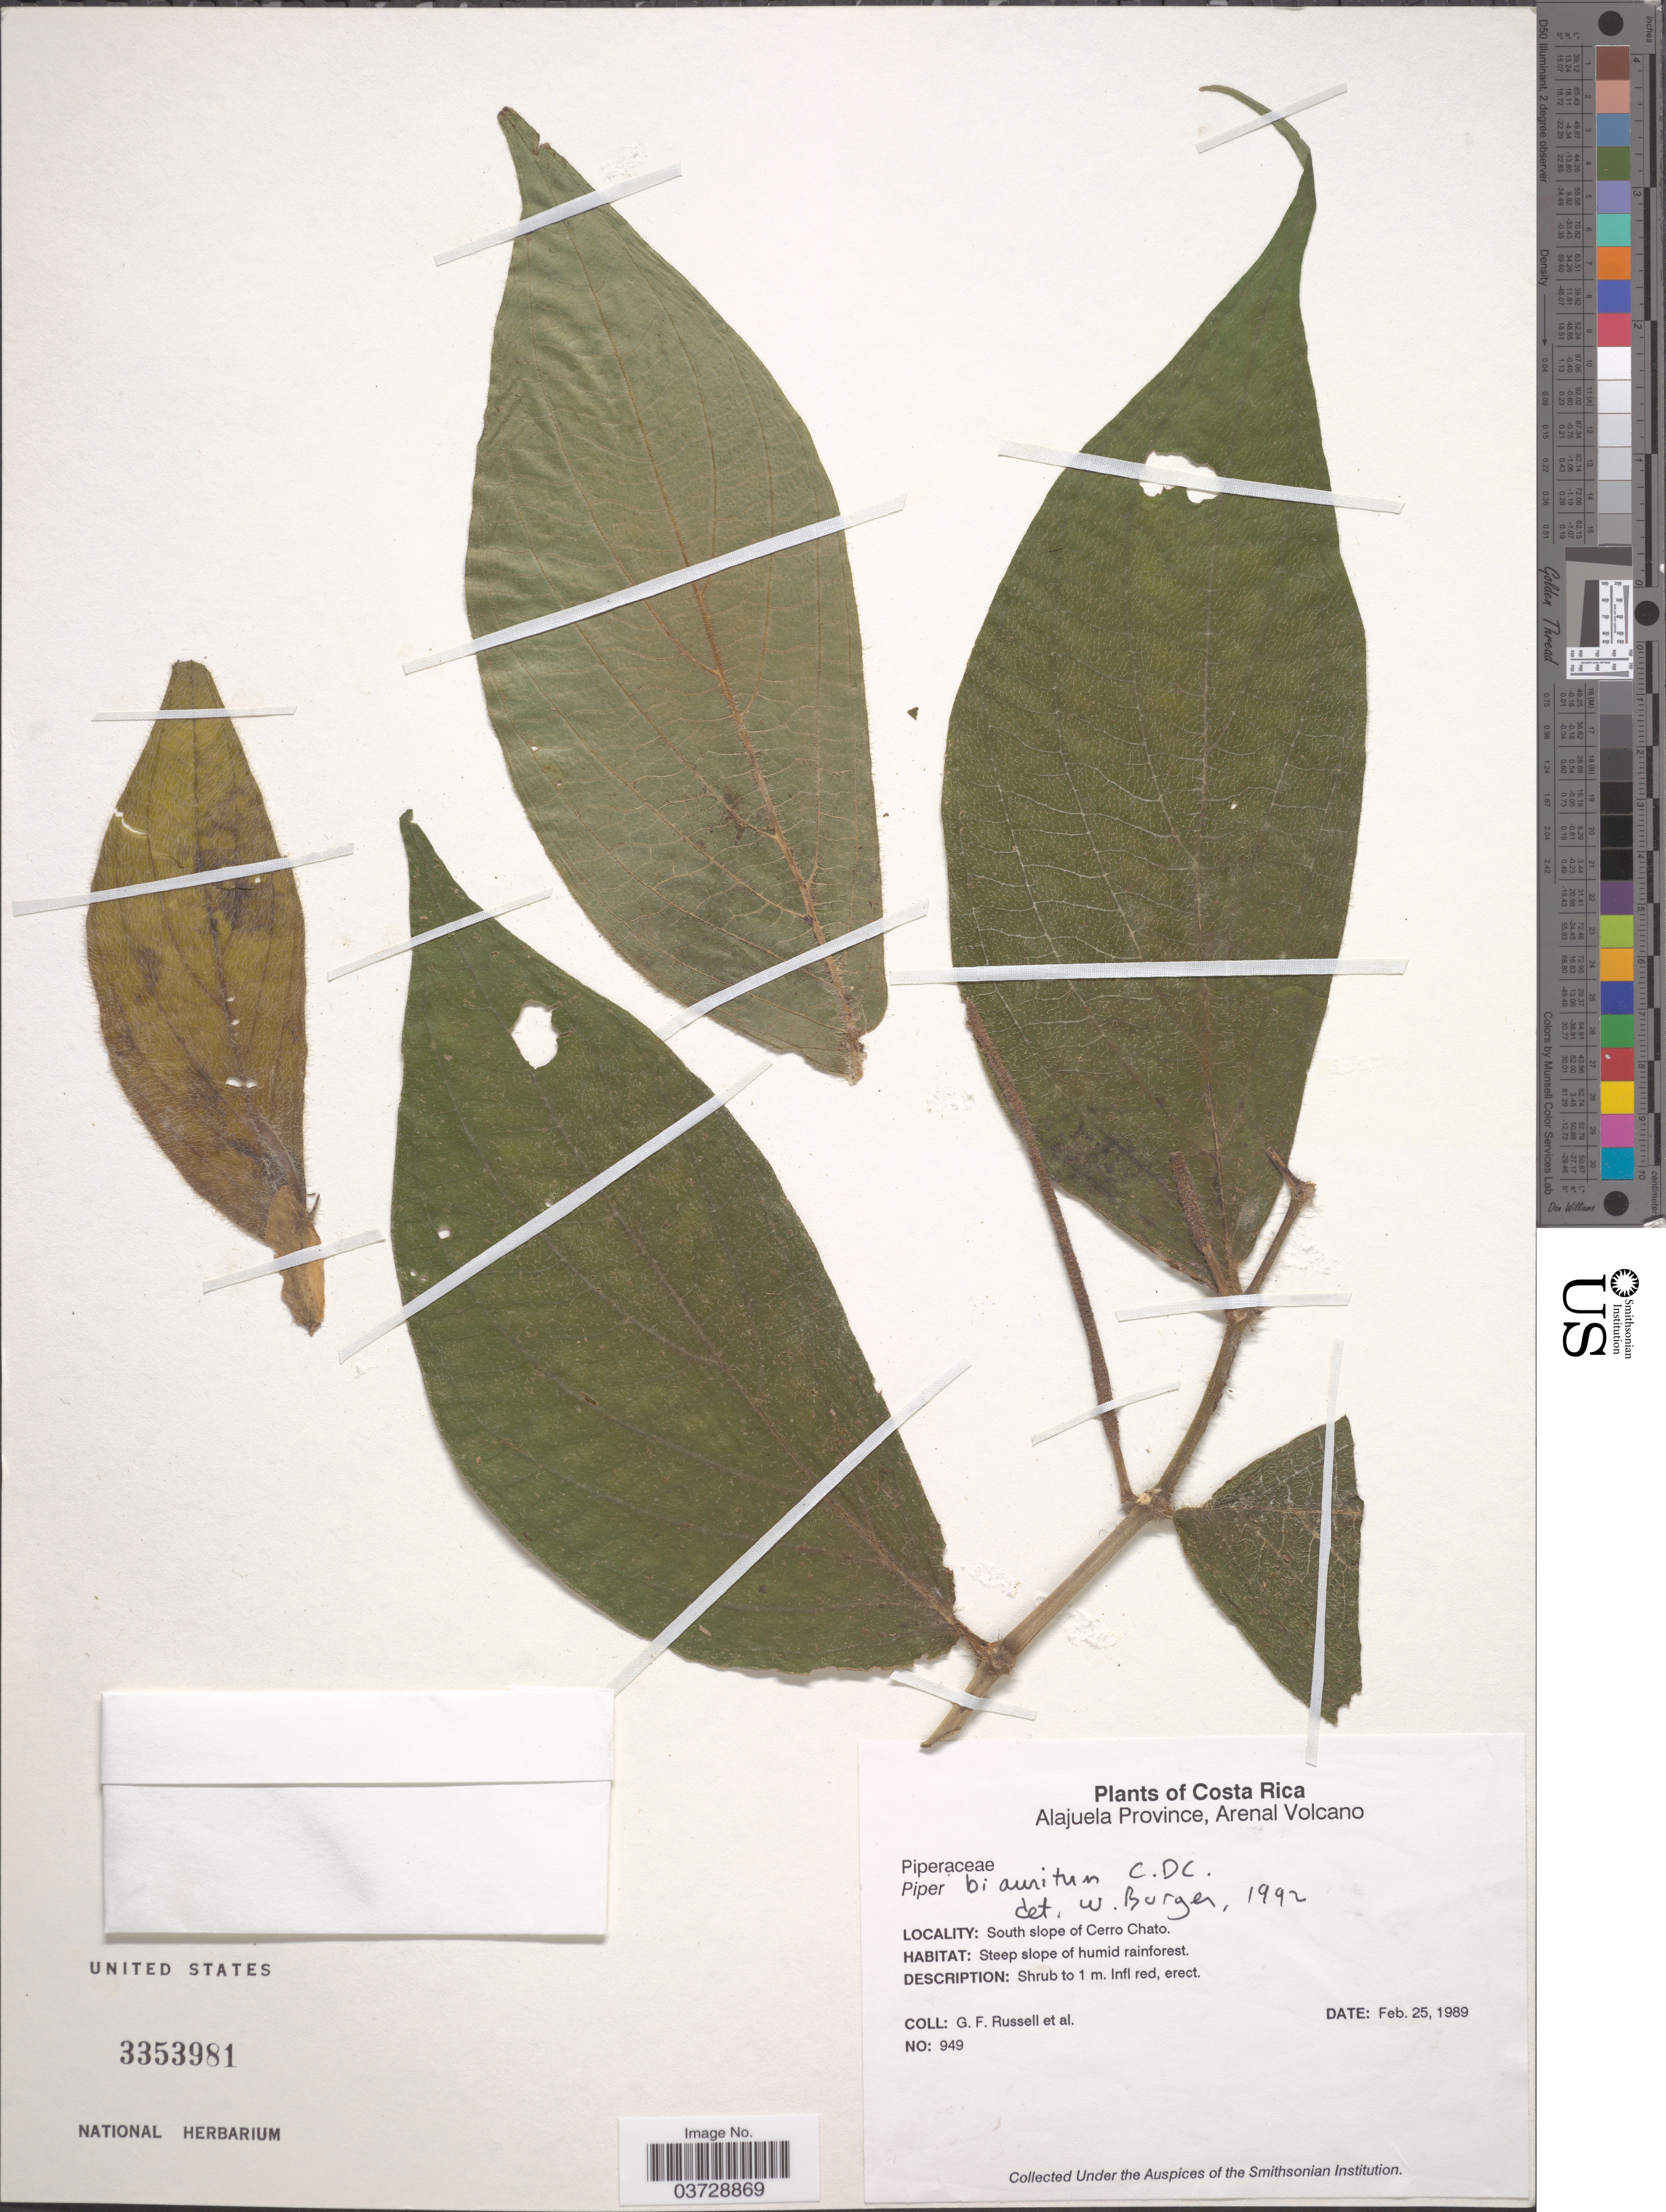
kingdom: Plantae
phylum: Tracheophyta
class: Magnoliopsida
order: Piperales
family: Piperaceae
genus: Piper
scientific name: Piper biauritum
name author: C. DC. in Pittier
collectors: G. Russell & et al.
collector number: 949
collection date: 1989-02-25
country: Costa Rica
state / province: Alajuela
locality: Arenal Volcano. South slope of Cerro Chato.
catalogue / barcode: US 3353981